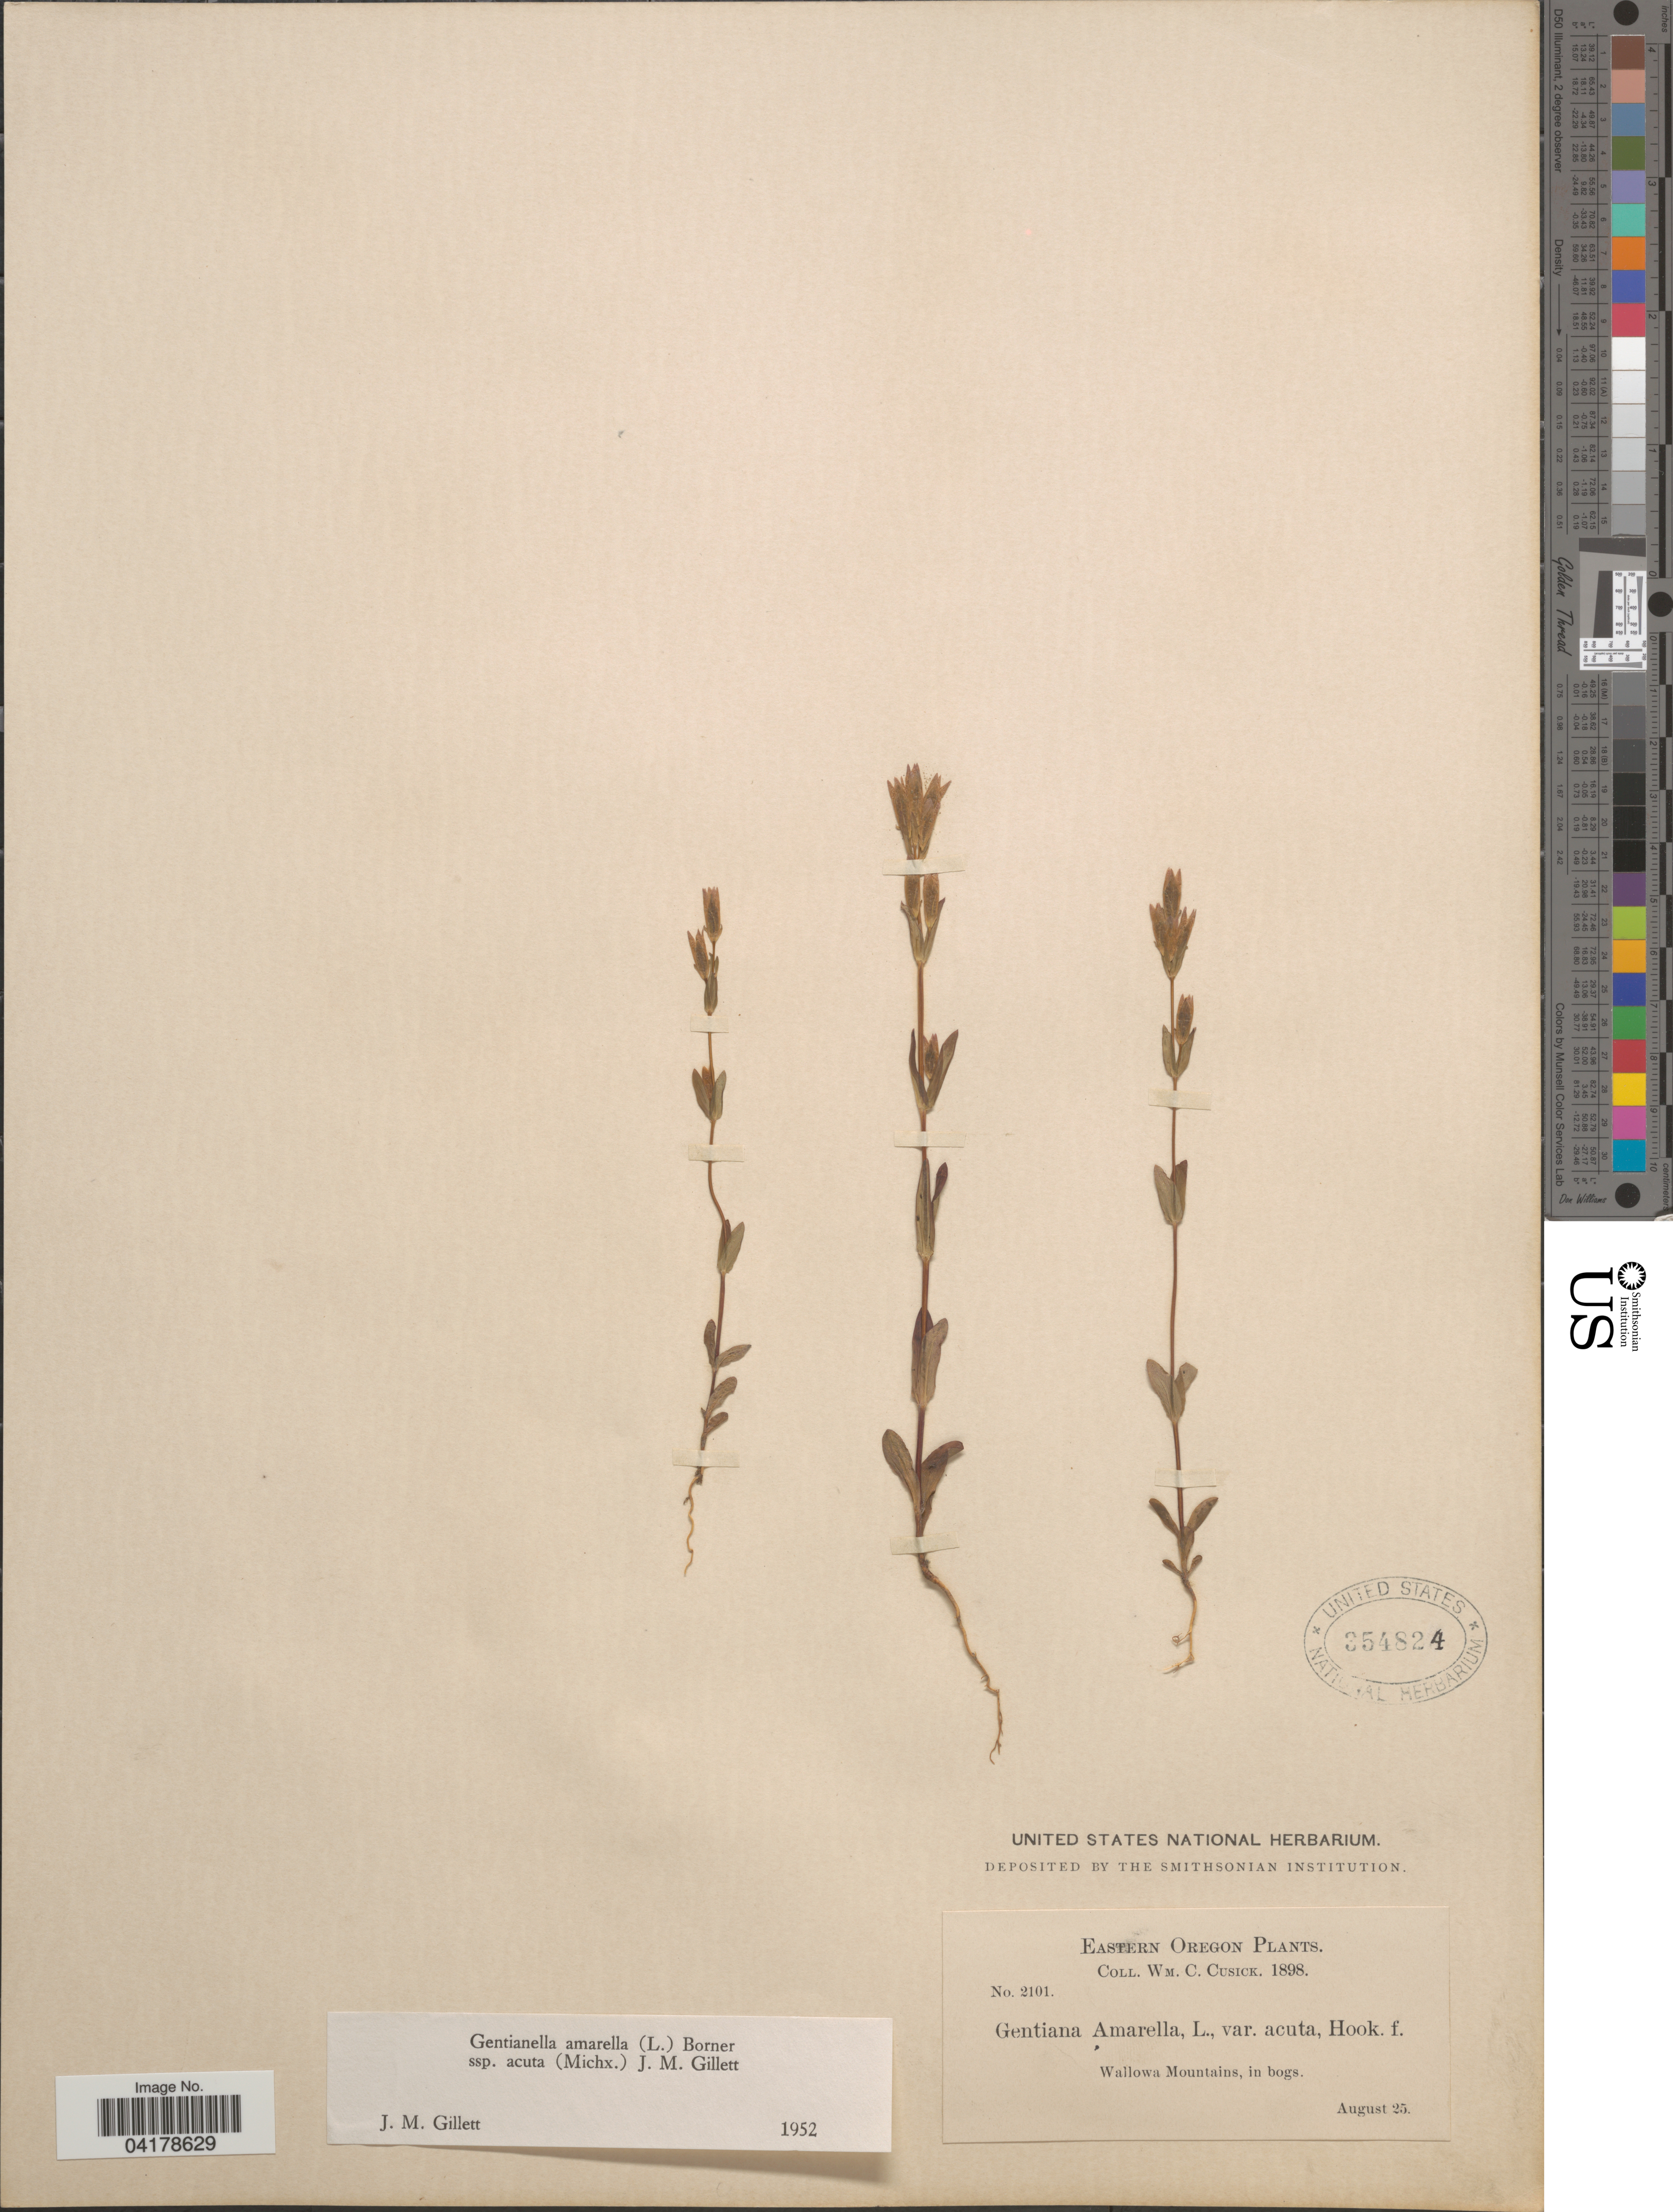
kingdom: Plantae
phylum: Tracheophyta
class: Magnoliopsida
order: Gentianales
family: Gentianaceae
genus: Gentianella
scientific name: Gentianella amarella subsp. acuta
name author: (Michx.) J.M. Gillett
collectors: W. C. Cusick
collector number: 2101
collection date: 1898-08-25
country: United States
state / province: Oregon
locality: Eastern Oregon. Wallowa Mountains.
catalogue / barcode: US 354824